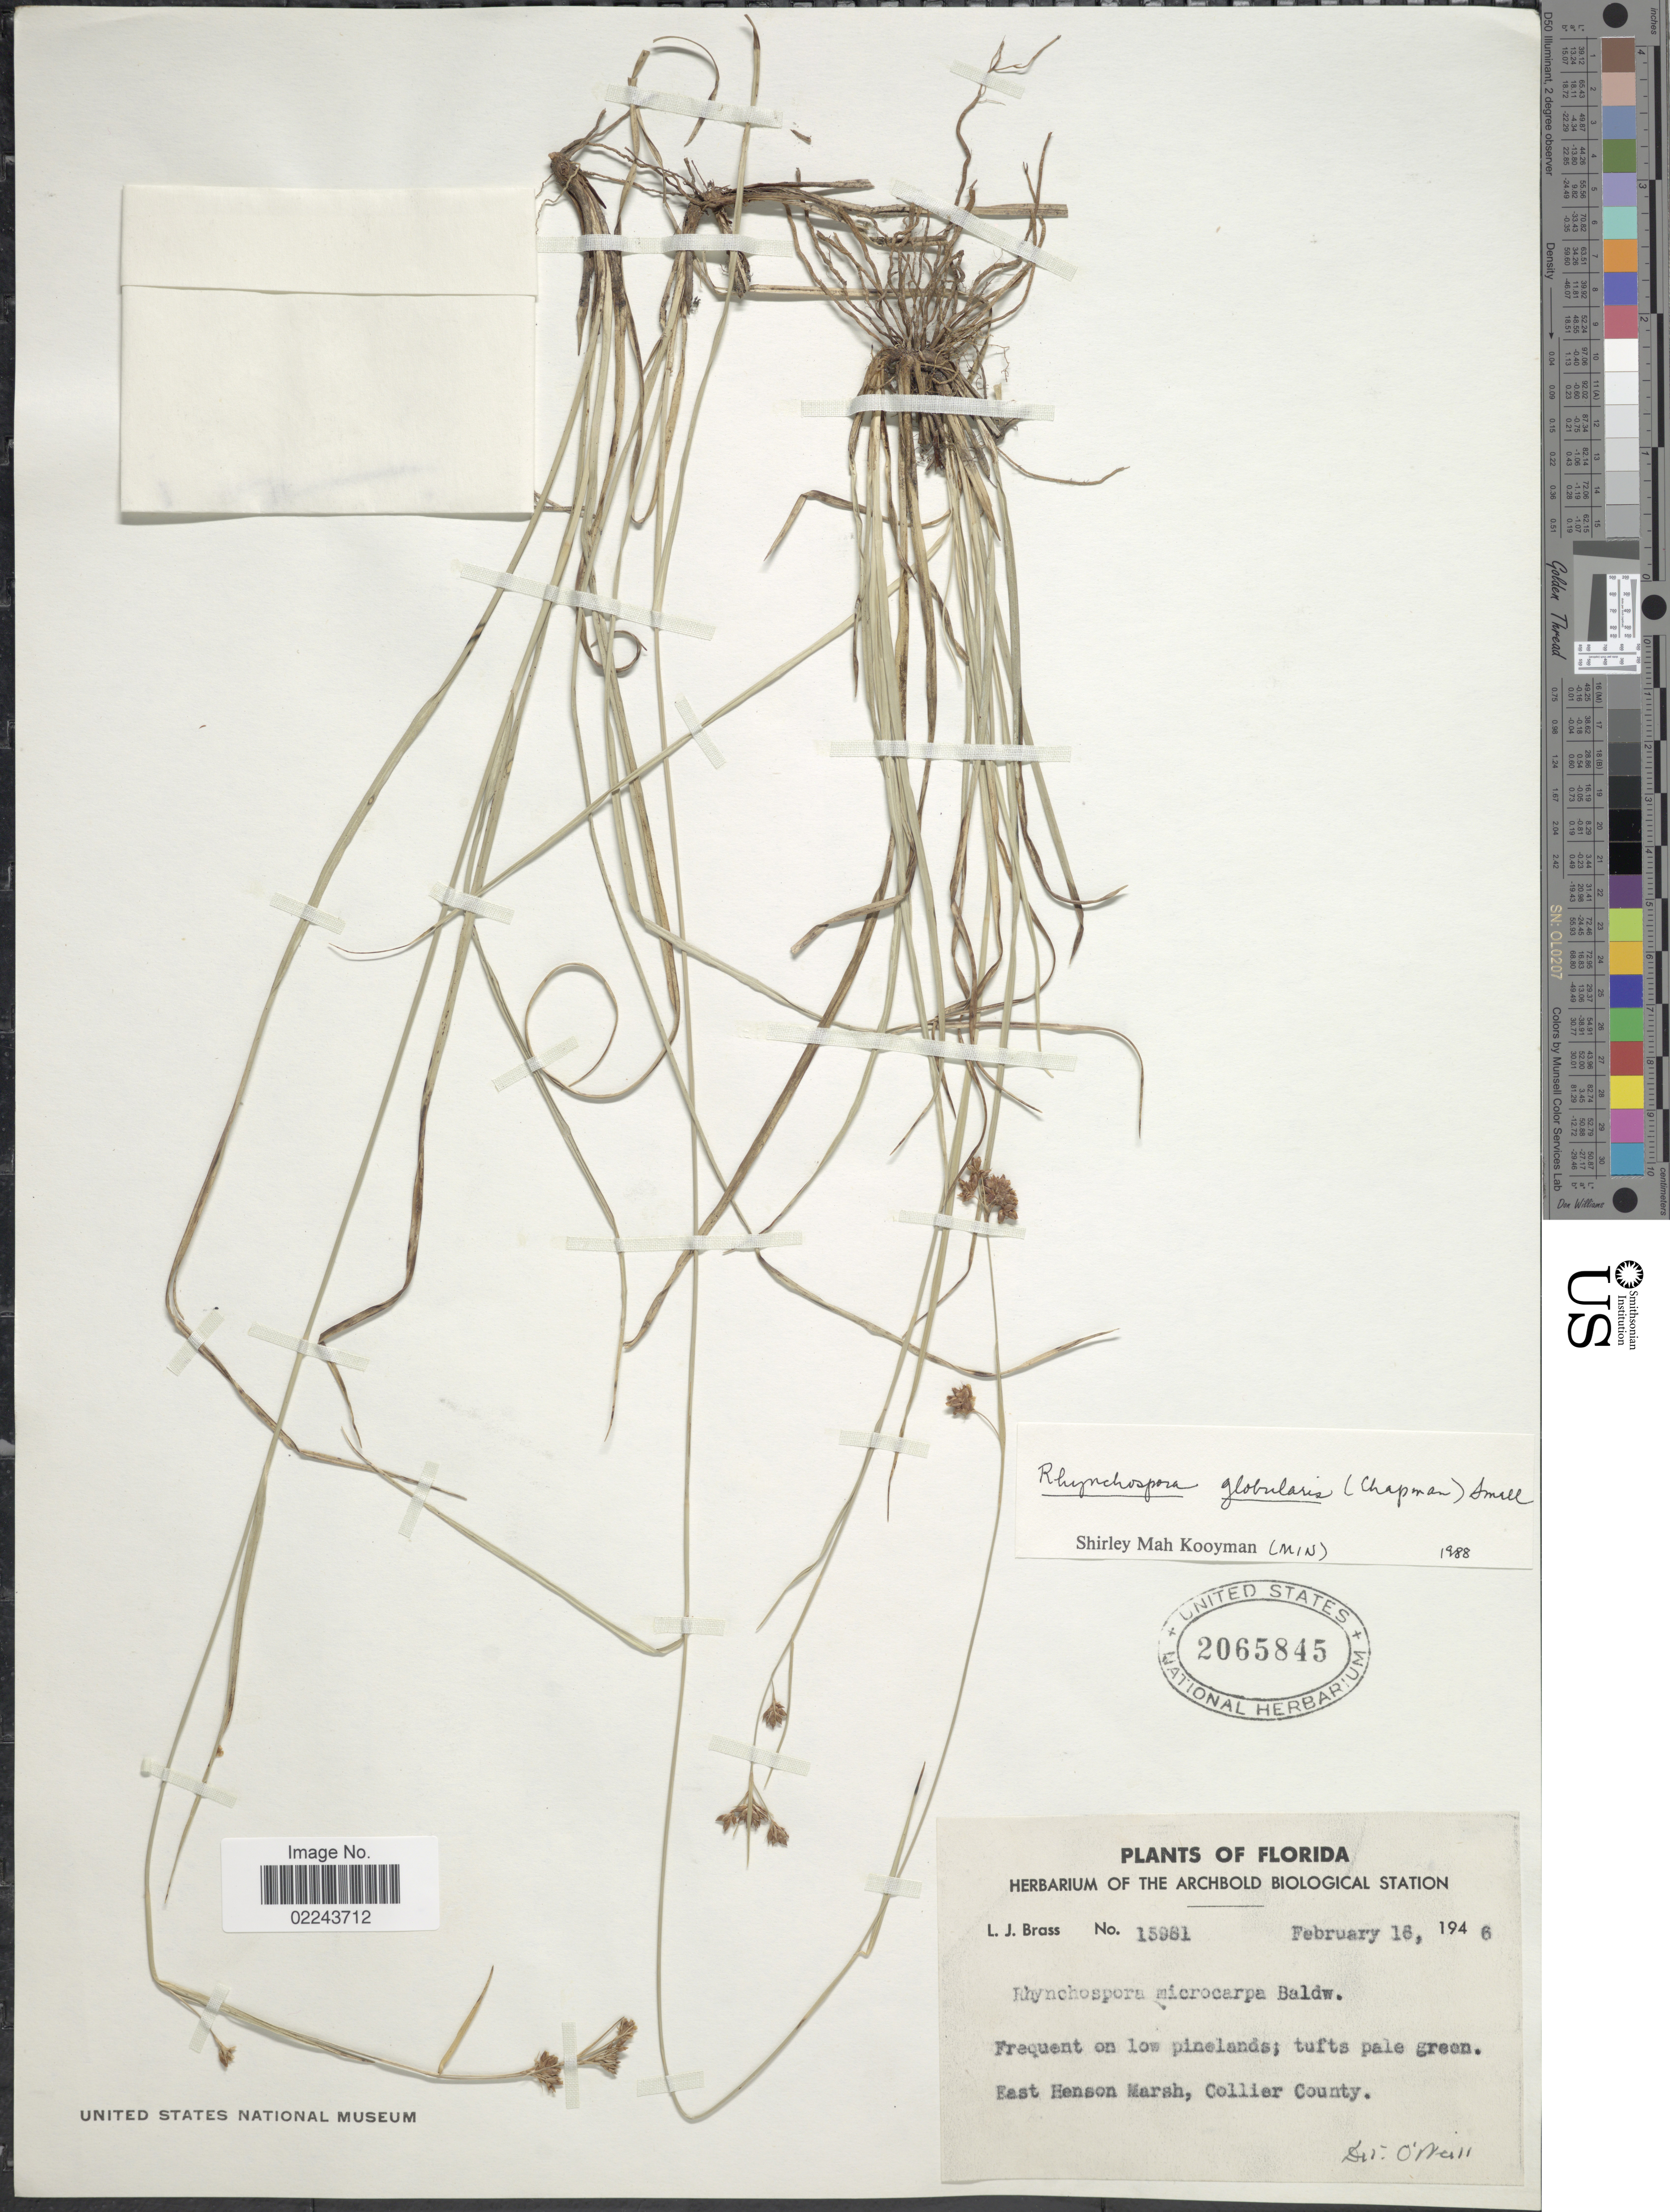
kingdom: Plantae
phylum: Tracheophyta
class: Liliopsida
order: Poales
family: Cyperaceae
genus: Rhynchospora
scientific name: Rhynchospora globularis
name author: (Chapm.) Small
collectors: L. J. Brass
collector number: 15961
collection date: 1946-02-16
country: United States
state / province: Florida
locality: East Henson Marsh, Collier County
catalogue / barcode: US 2065845